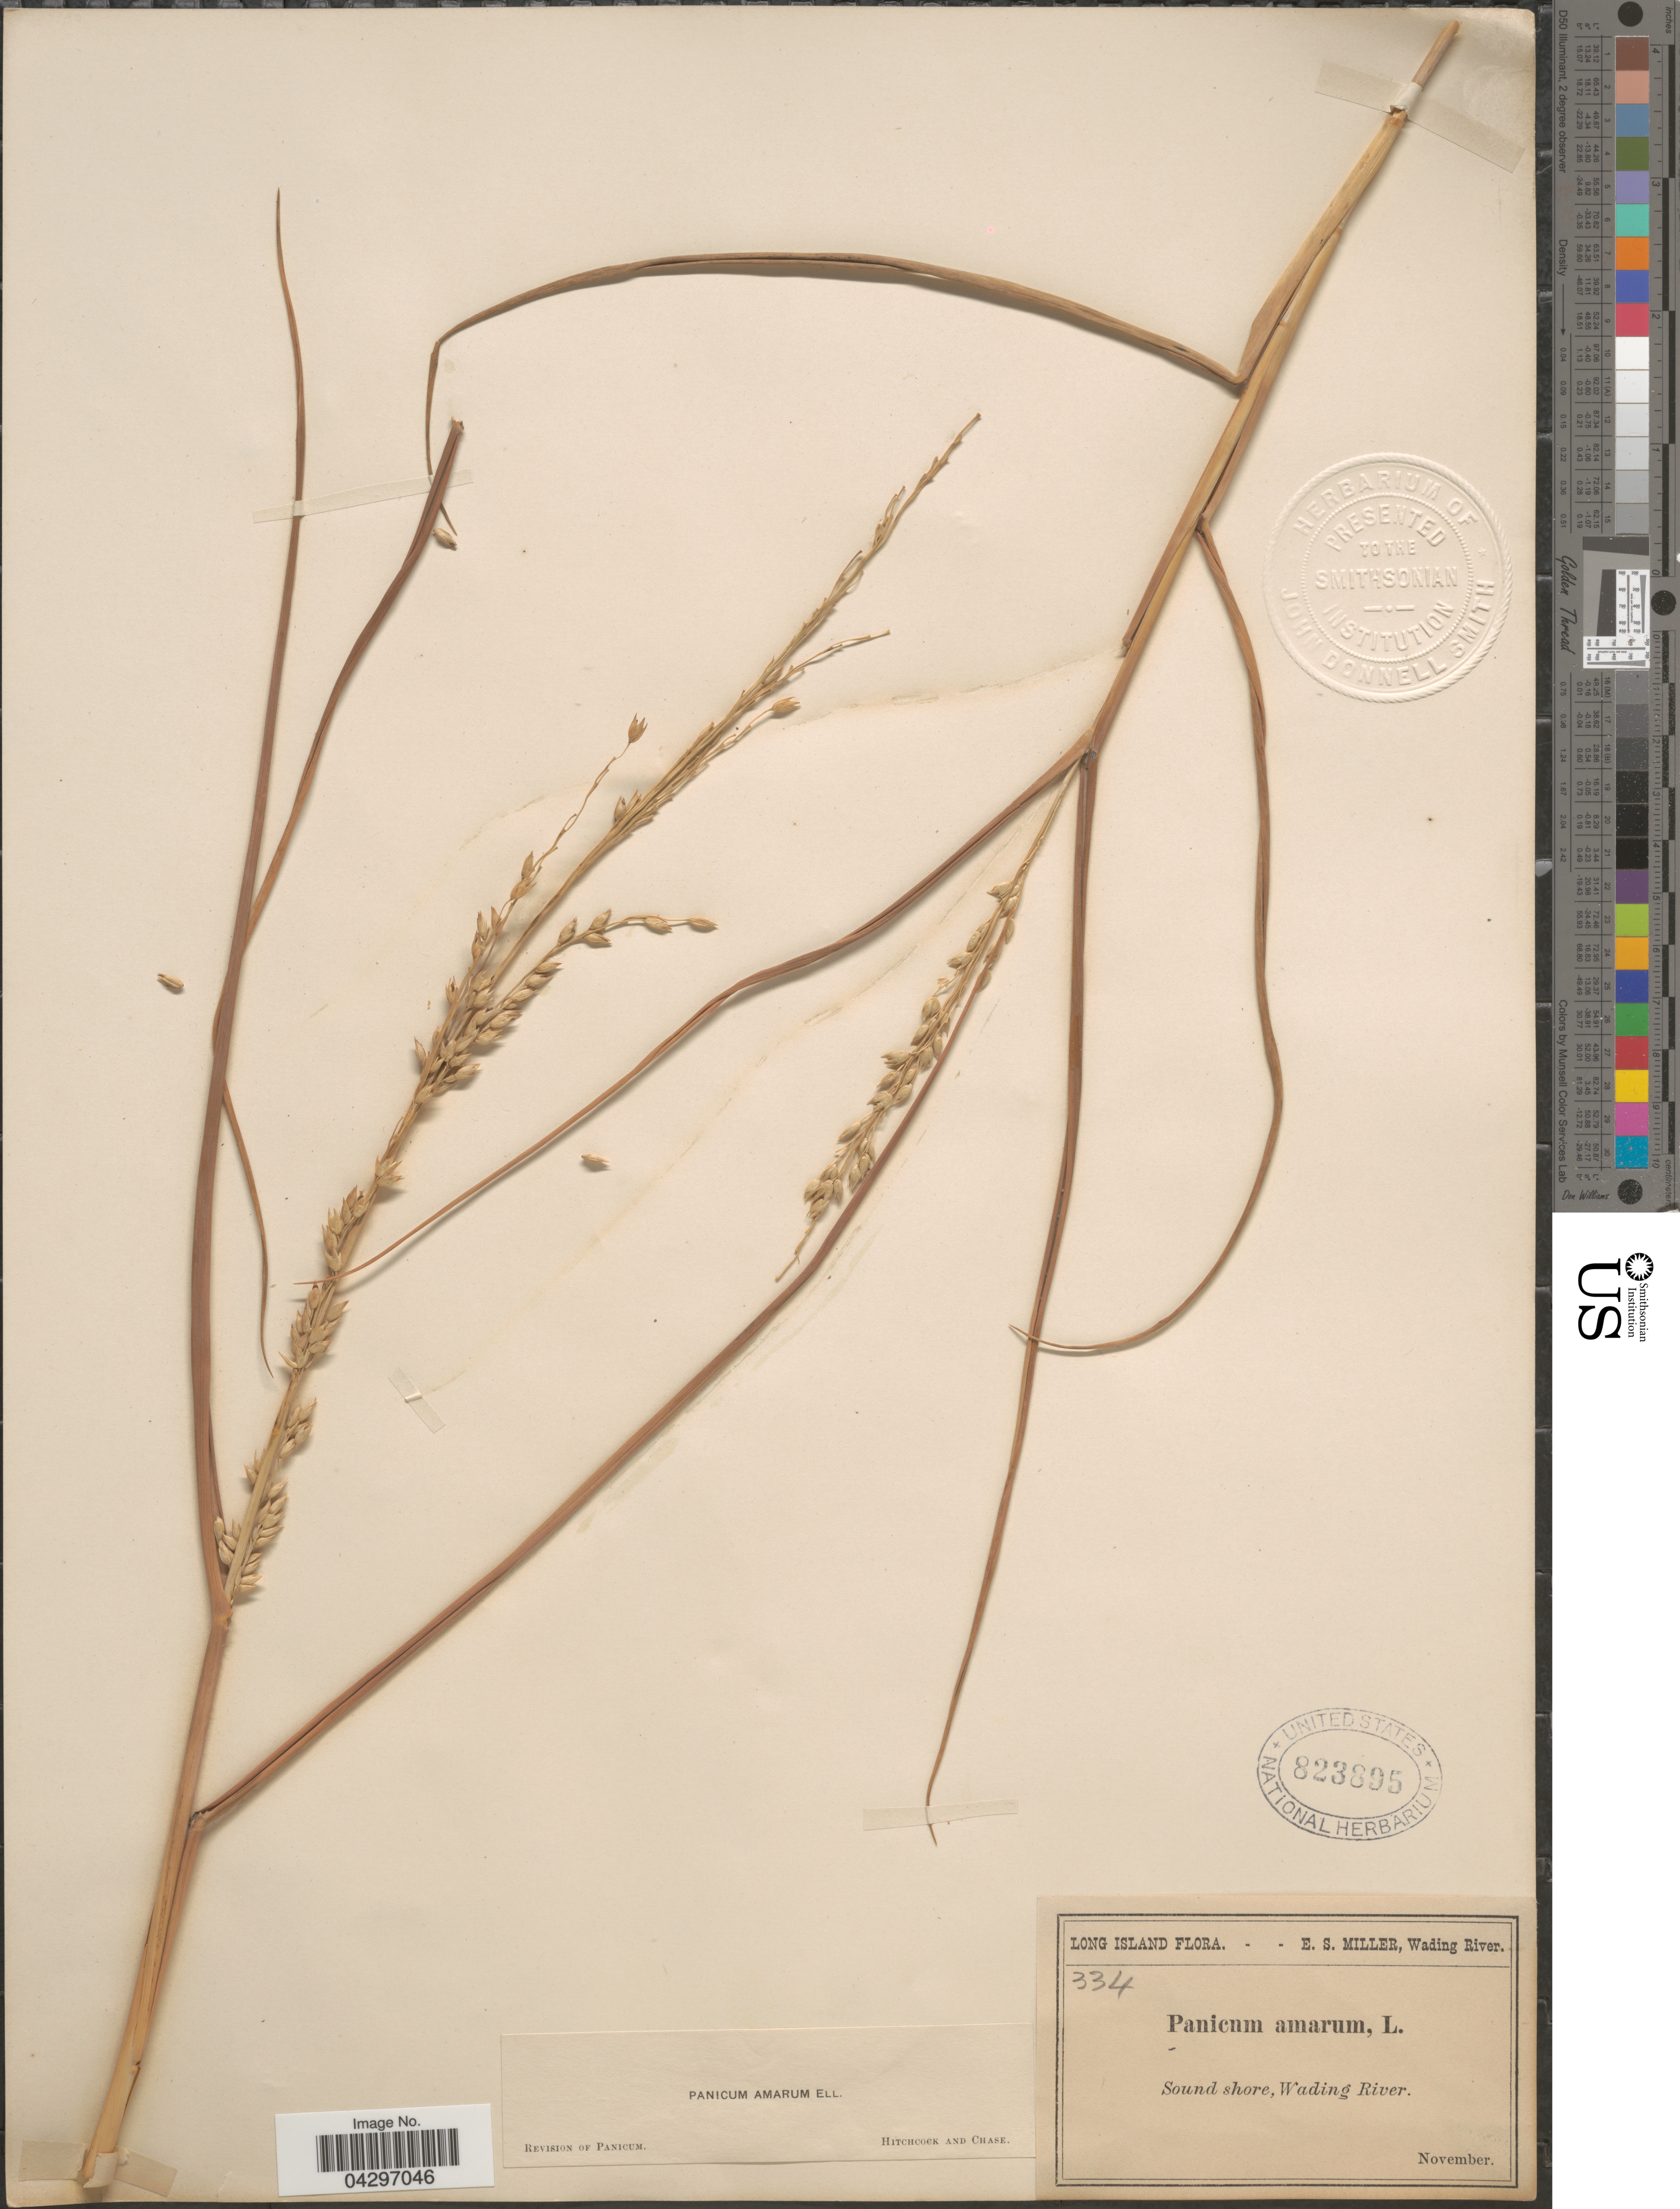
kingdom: Plantae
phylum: Tracheophyta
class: Liliopsida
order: Poales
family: Poaceae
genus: Panicum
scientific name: Panicum amarum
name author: Elliott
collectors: E. S. Miller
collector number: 334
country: United States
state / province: New York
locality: Long Island. Sound shore, Wading River.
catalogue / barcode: US 823895